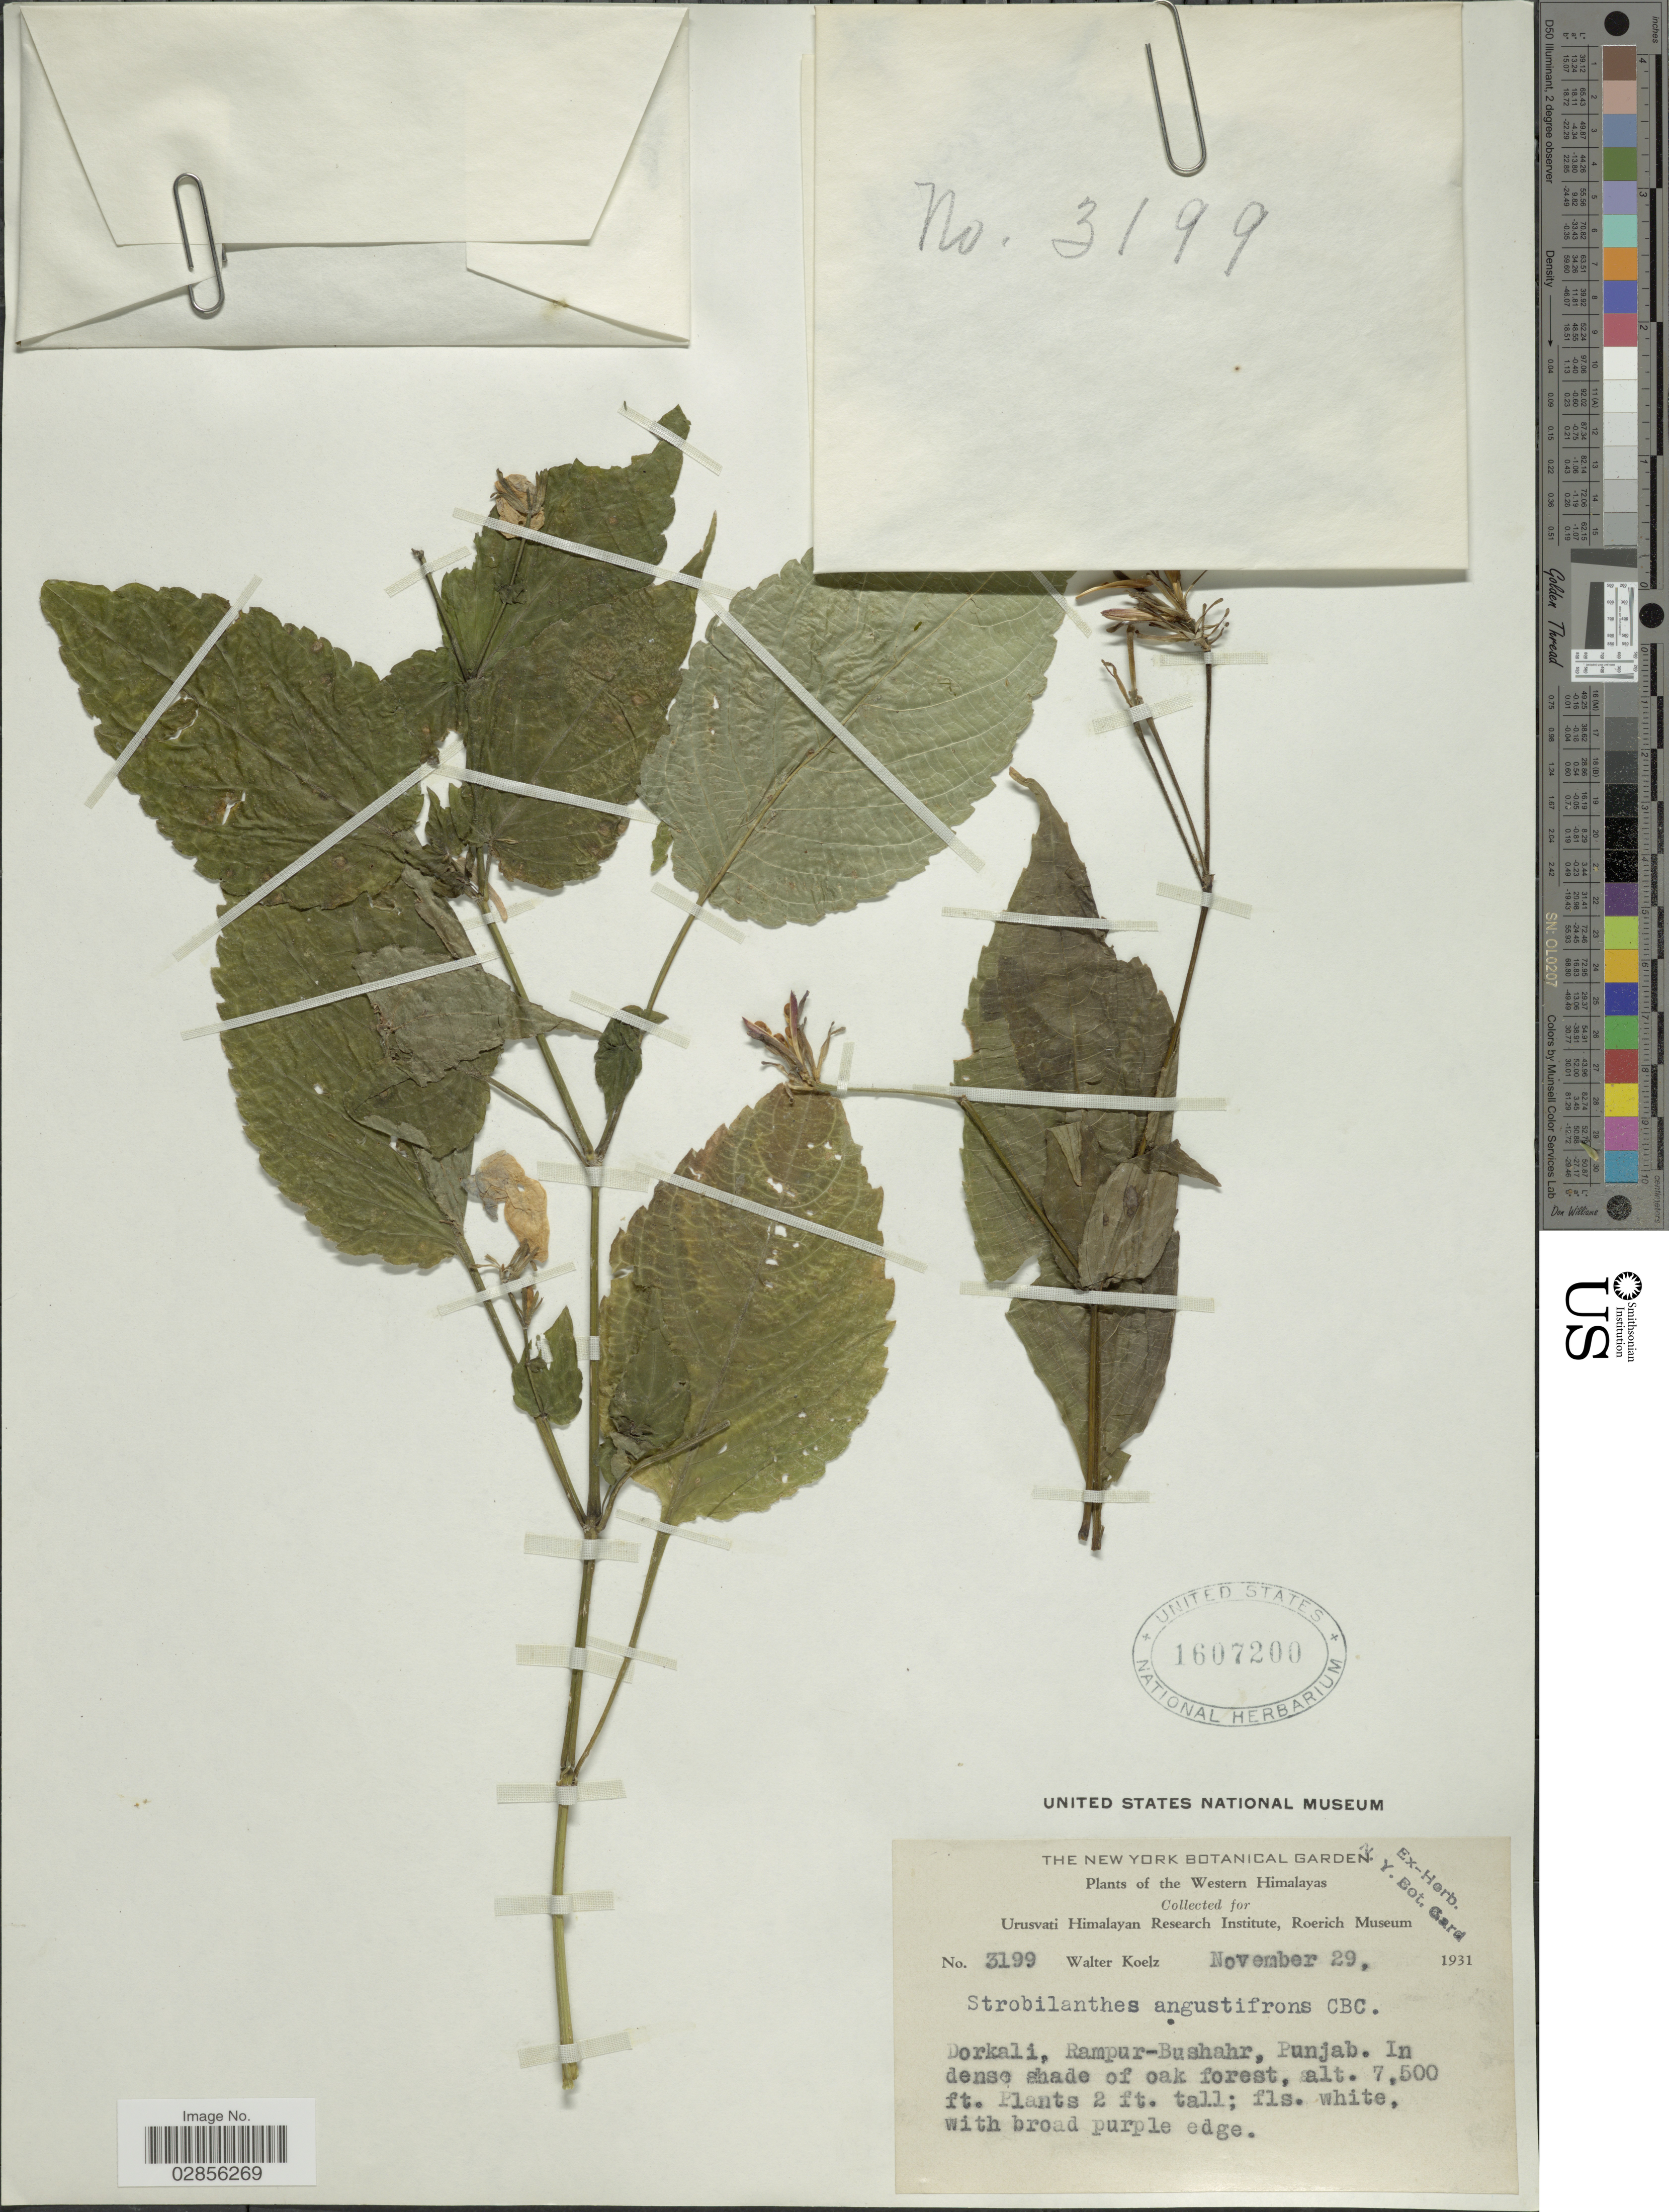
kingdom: Plantae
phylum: Tracheophyta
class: Magnoliopsida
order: Lamiales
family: Acanthaceae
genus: Strobilanthes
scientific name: Strobilanthes angustifrons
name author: C.B. Clarke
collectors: W. N. Koelz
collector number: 3199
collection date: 1931-11-29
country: India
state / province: Himachal Pradesh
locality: Western Himalayas. Dorkali, Rampur-Bushahr, Punjab.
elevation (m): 2286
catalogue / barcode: US 1607200